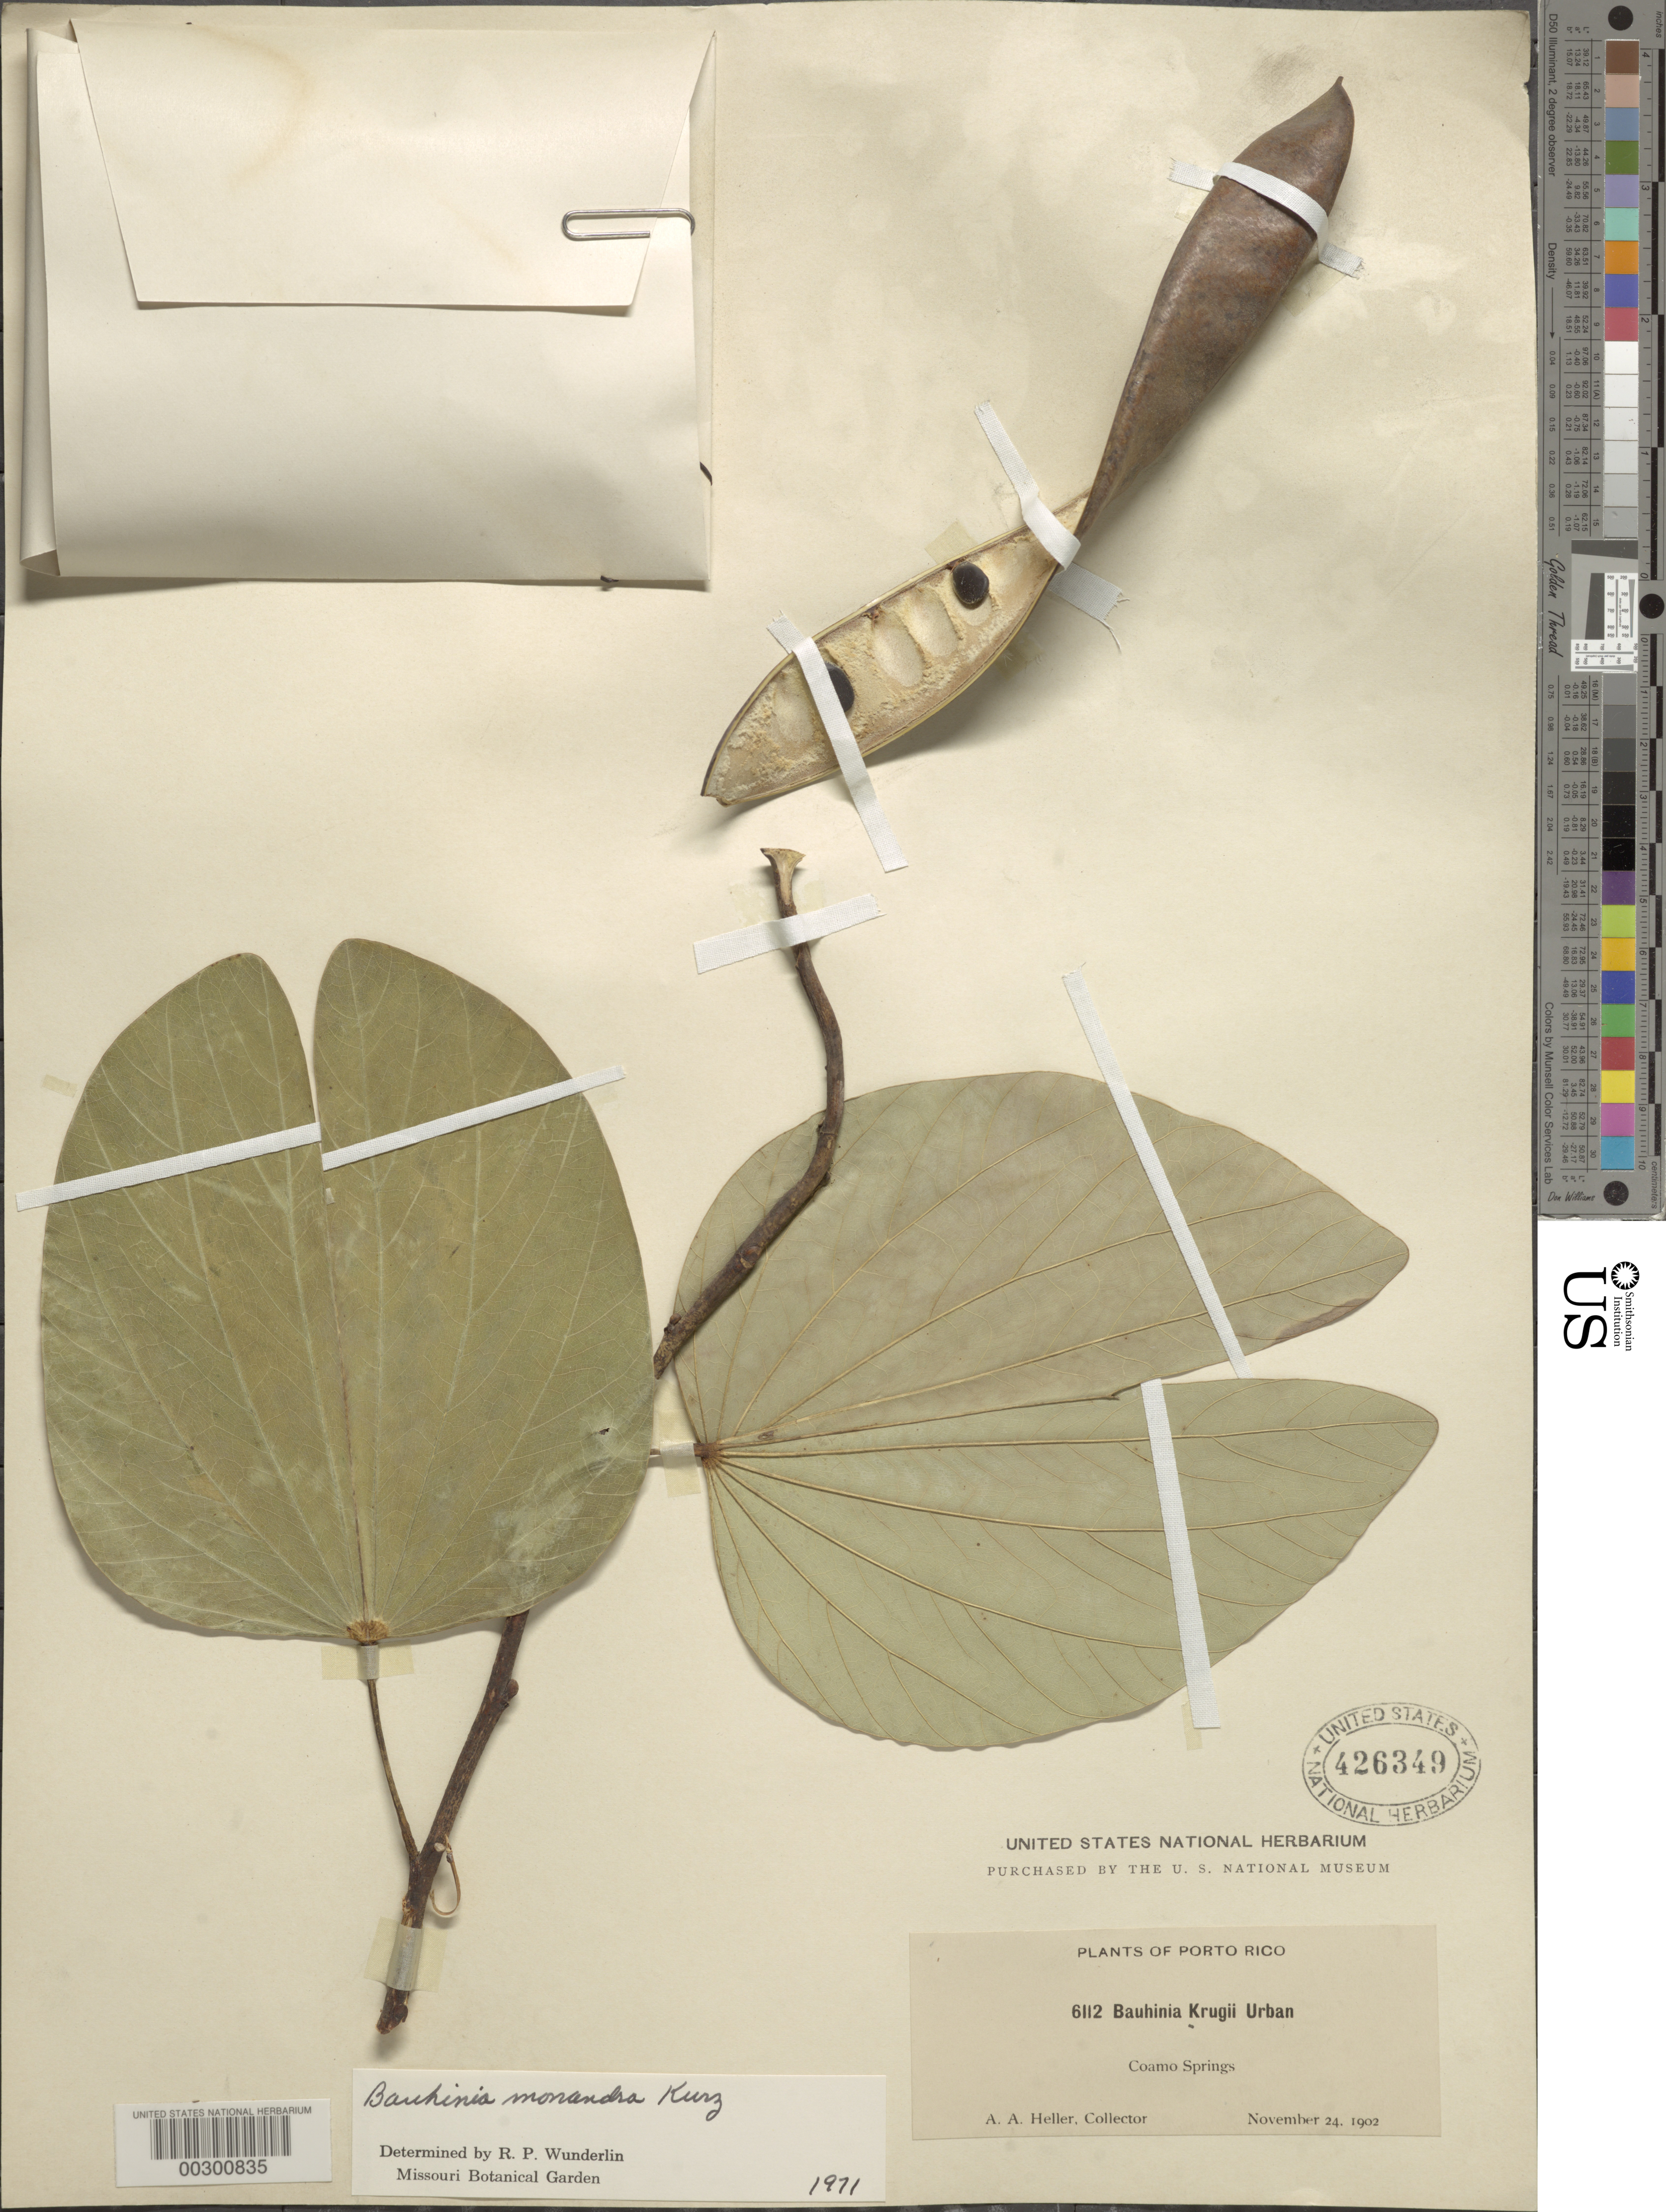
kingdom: Plantae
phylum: Tracheophyta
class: Magnoliopsida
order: Fabales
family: Fabaceae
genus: Bauhinia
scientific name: Bauhinia monandra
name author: Kurz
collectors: A. A. Heller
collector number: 6112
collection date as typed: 24 Nov 1902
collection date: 1902-11-24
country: Puerto Rico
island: Greater Antilles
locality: Coamo springs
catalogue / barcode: US 426349